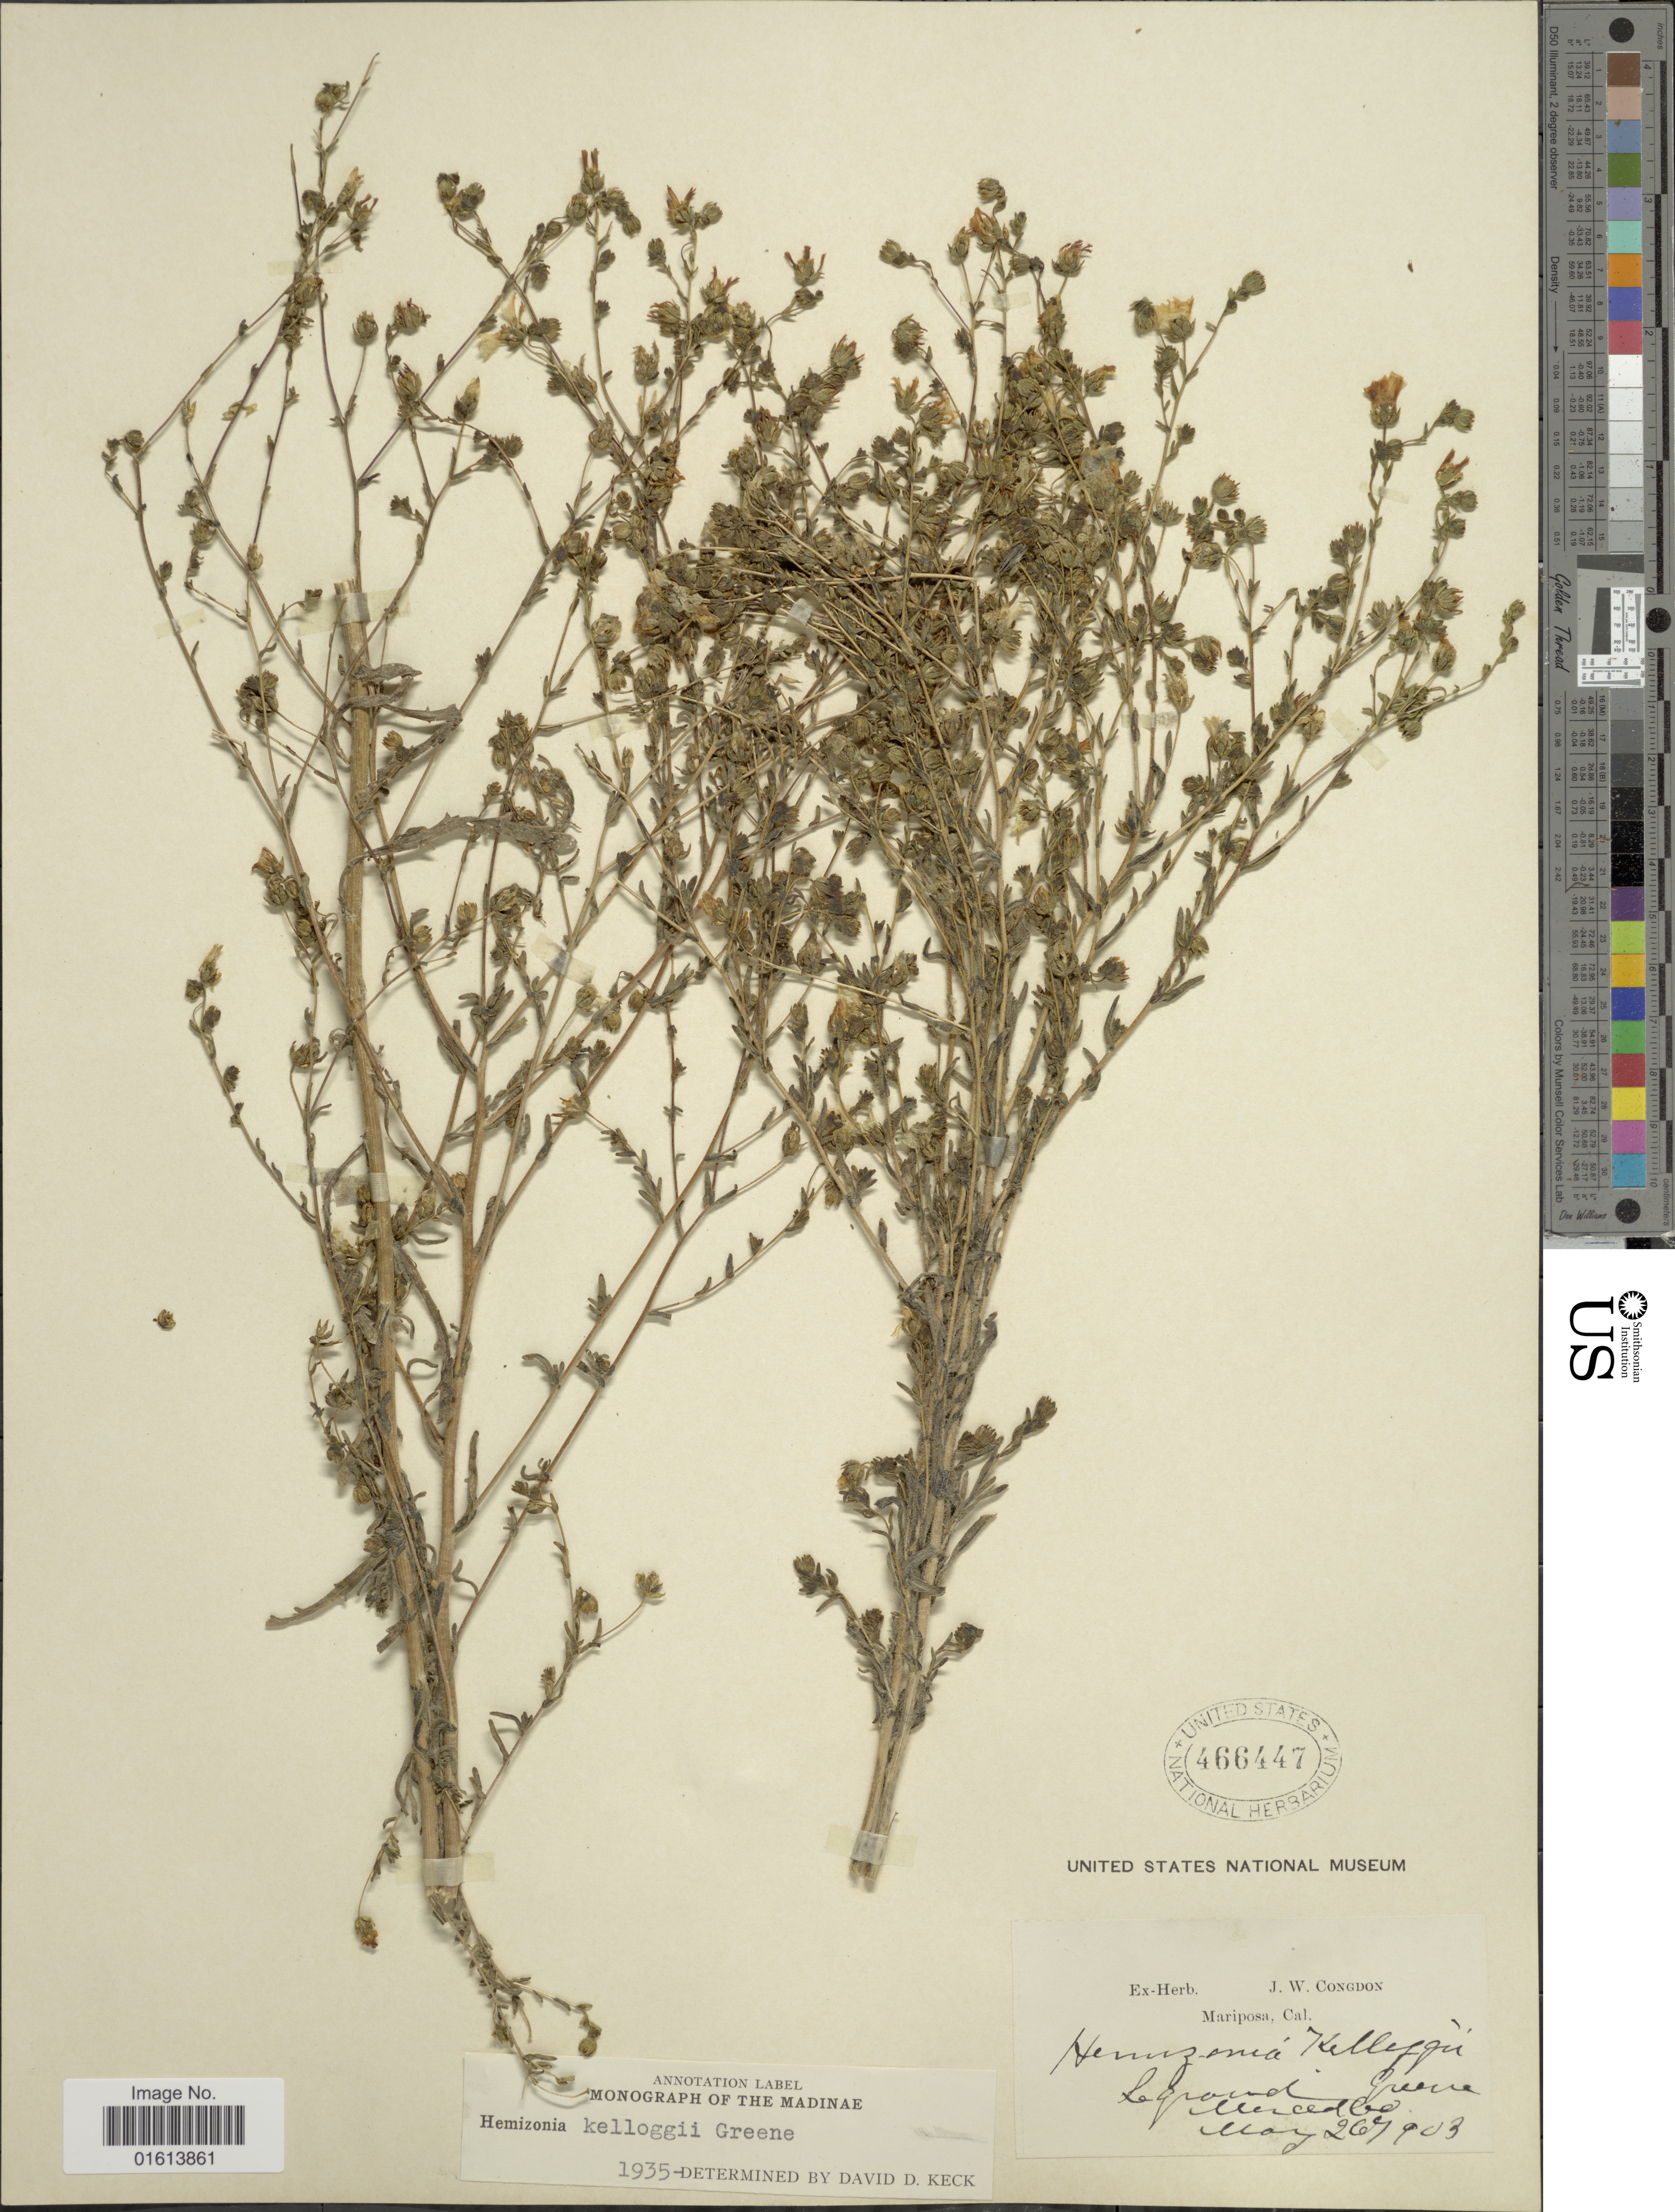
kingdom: Plantae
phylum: Tracheophyta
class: Magnoliopsida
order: Asterales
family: Asteraceae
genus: Deinandra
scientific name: Deinandra kelloggii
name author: (Greene) Greene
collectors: J. W. Congdon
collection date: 1903-05-26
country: United States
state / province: California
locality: Le Grand Merced Co.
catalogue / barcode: US 466447